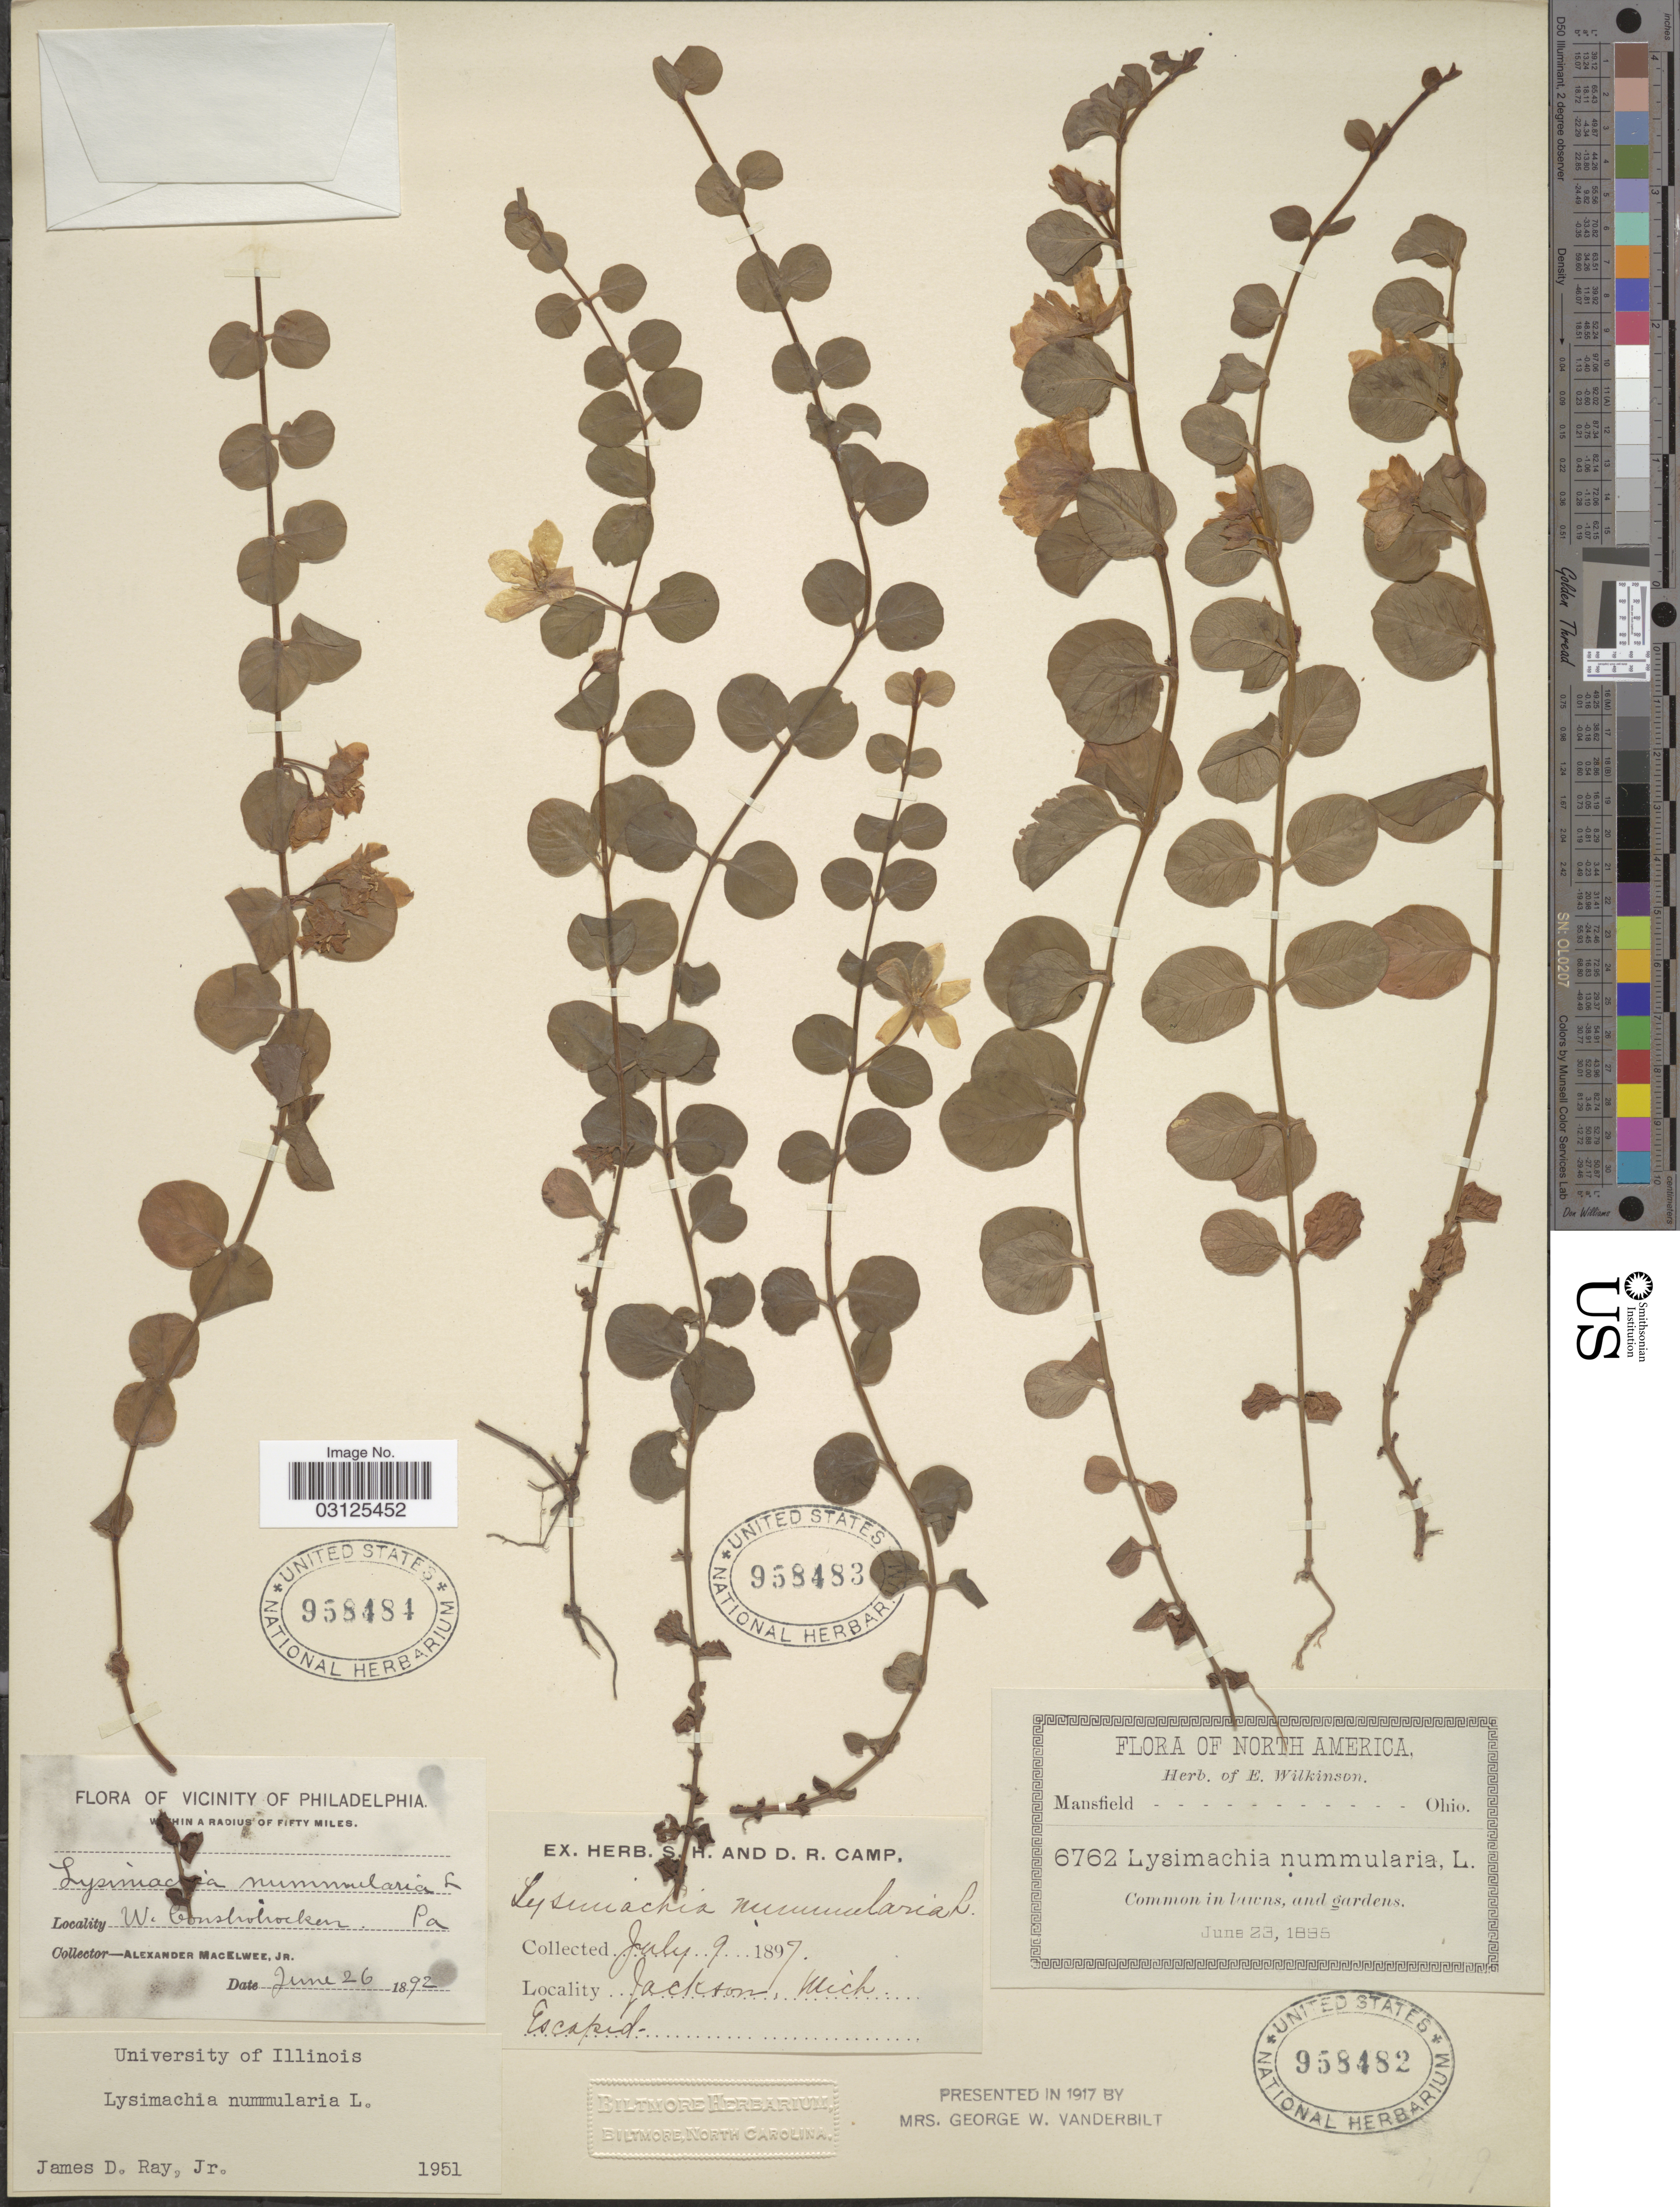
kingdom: Plantae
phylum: Tracheophyta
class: Magnoliopsida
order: Ericales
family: Primulaceae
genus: Lysimachia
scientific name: Lysimachia nummularia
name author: L.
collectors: ex herb. S. H and D. R. Camp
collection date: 1897-07-09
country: United States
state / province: Michigan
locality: Jackson, Mich.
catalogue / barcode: US 958483-2